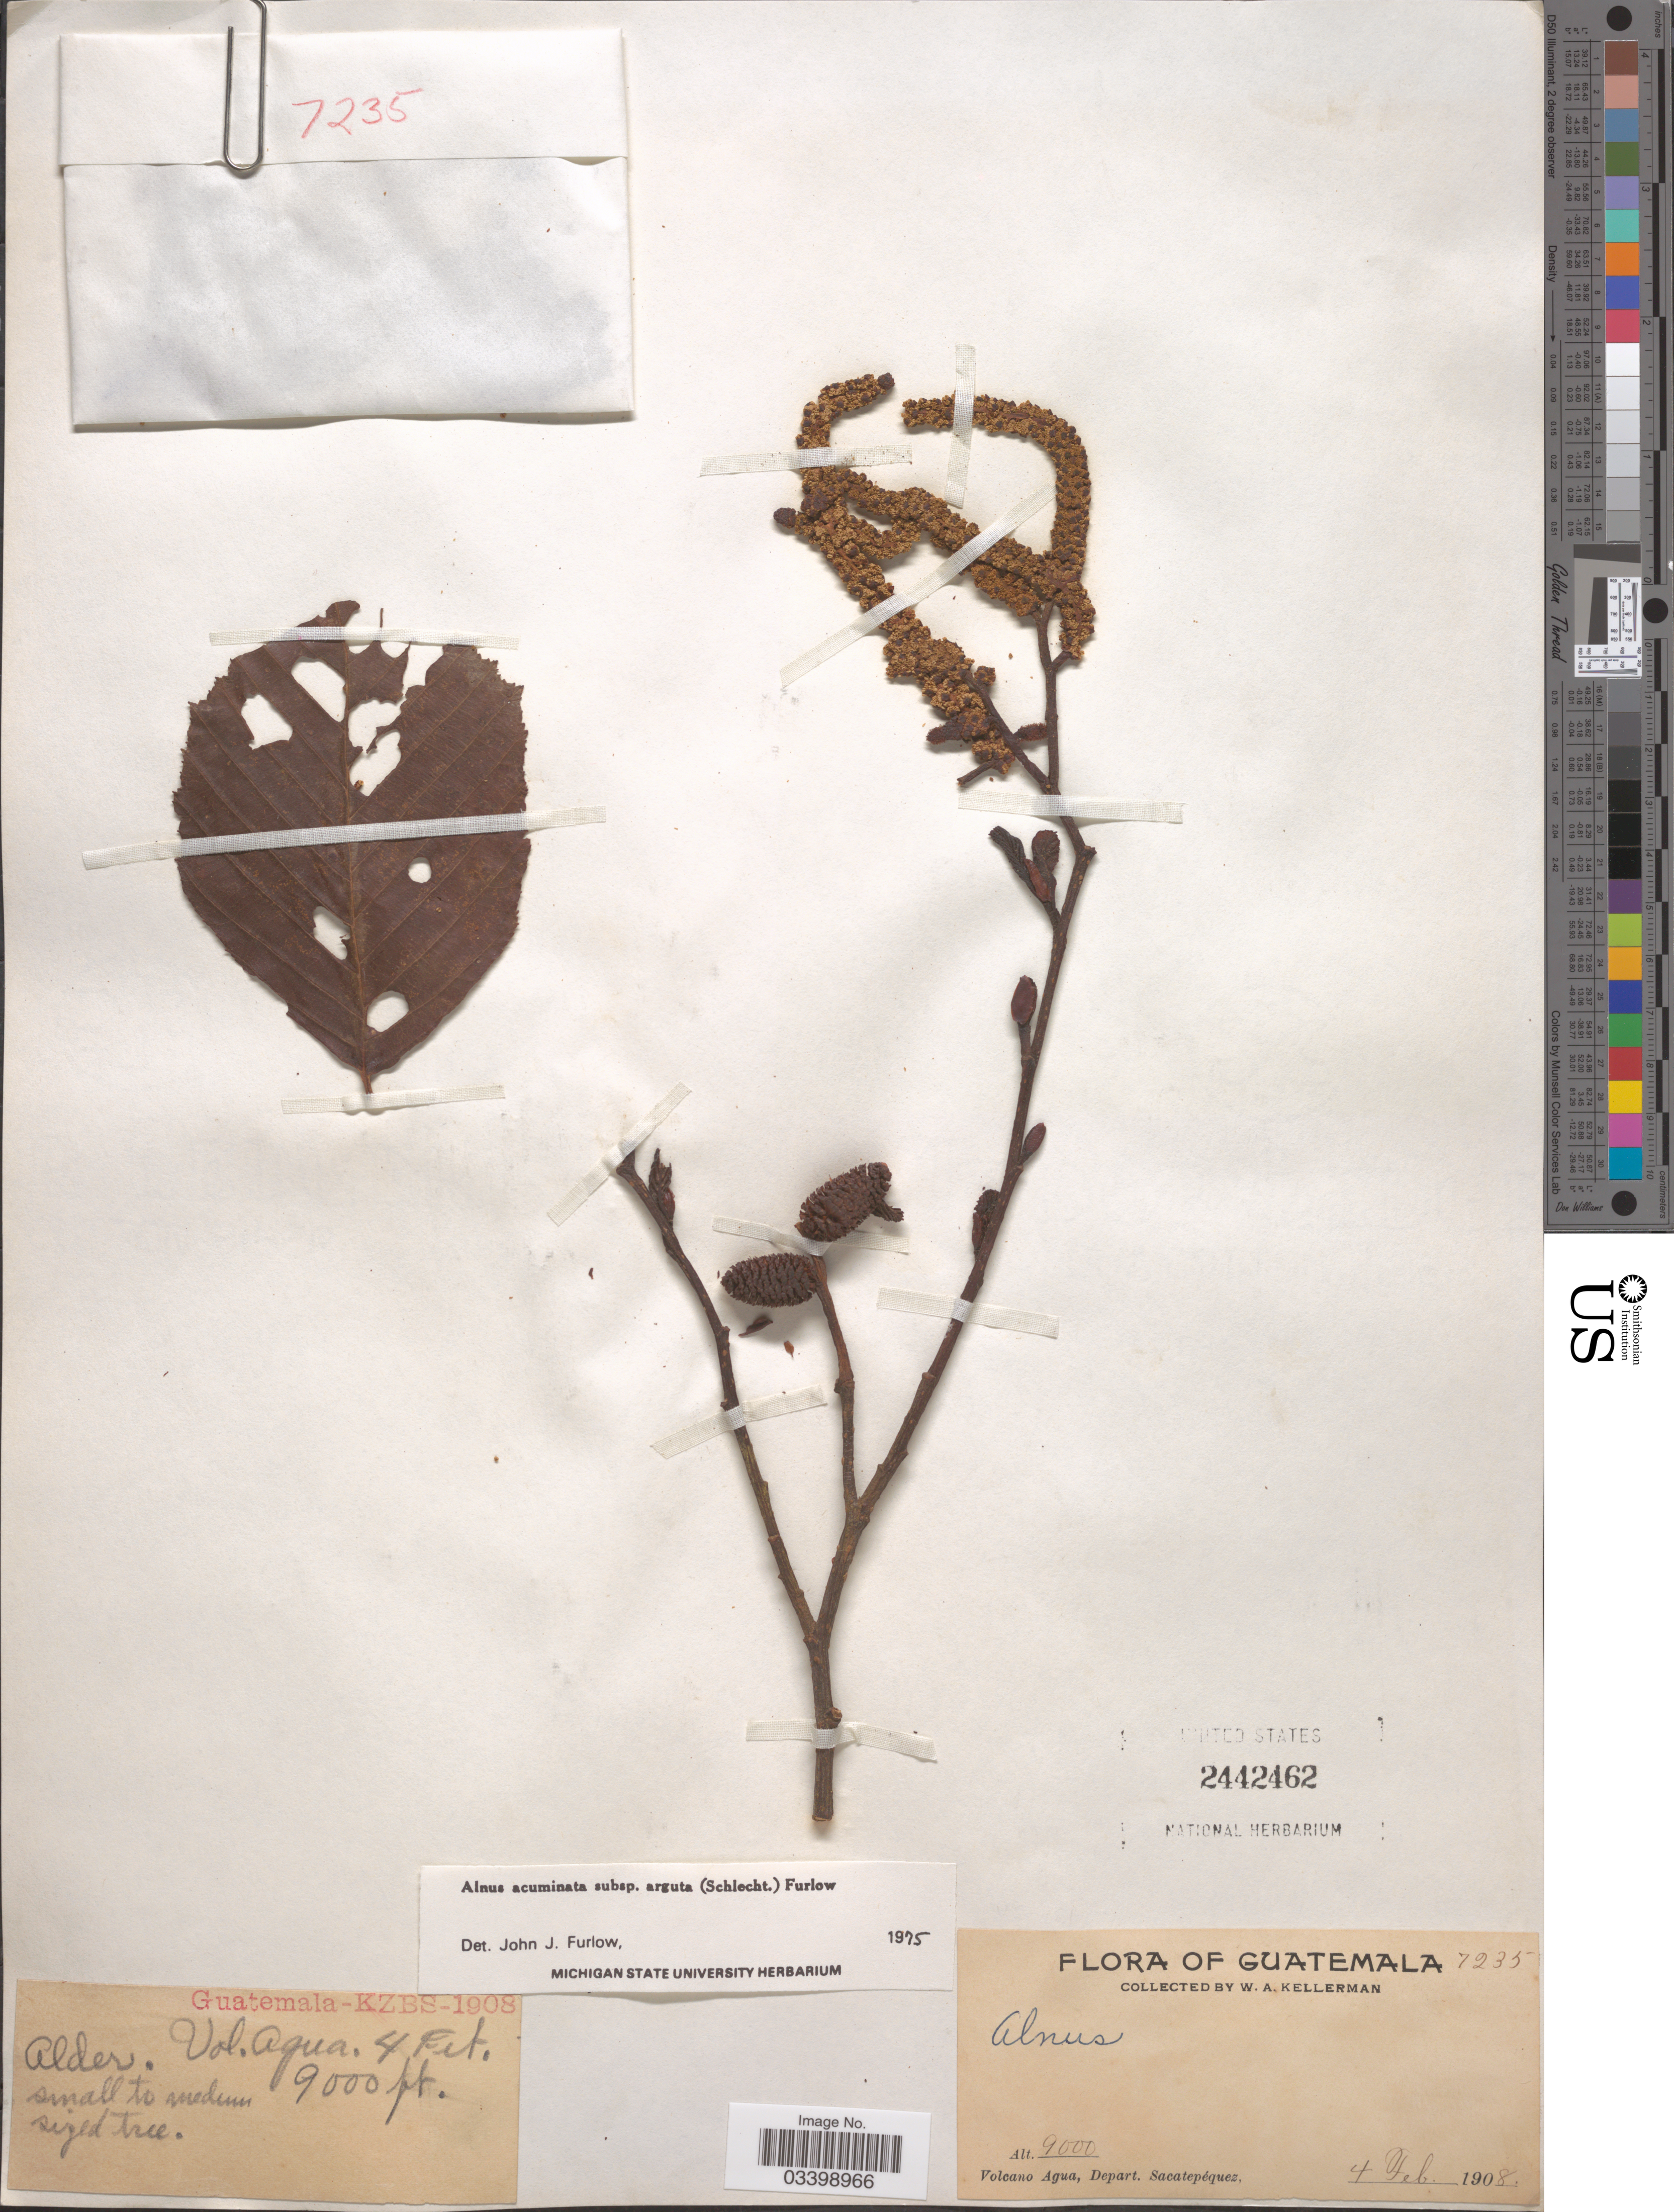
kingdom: Plantae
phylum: Tracheophyta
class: Magnoliopsida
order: Fagales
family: Betulaceae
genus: Alnus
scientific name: Alnus acuminata subsp. arguta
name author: (Schltdl.) Furlow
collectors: W. Kellerman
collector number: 7235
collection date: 1908-02-04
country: Guatemala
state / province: Sacatepéquez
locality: KZBS. Volcano Agua, Depart. Sacatepéquez.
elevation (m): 2743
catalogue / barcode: US 2442462